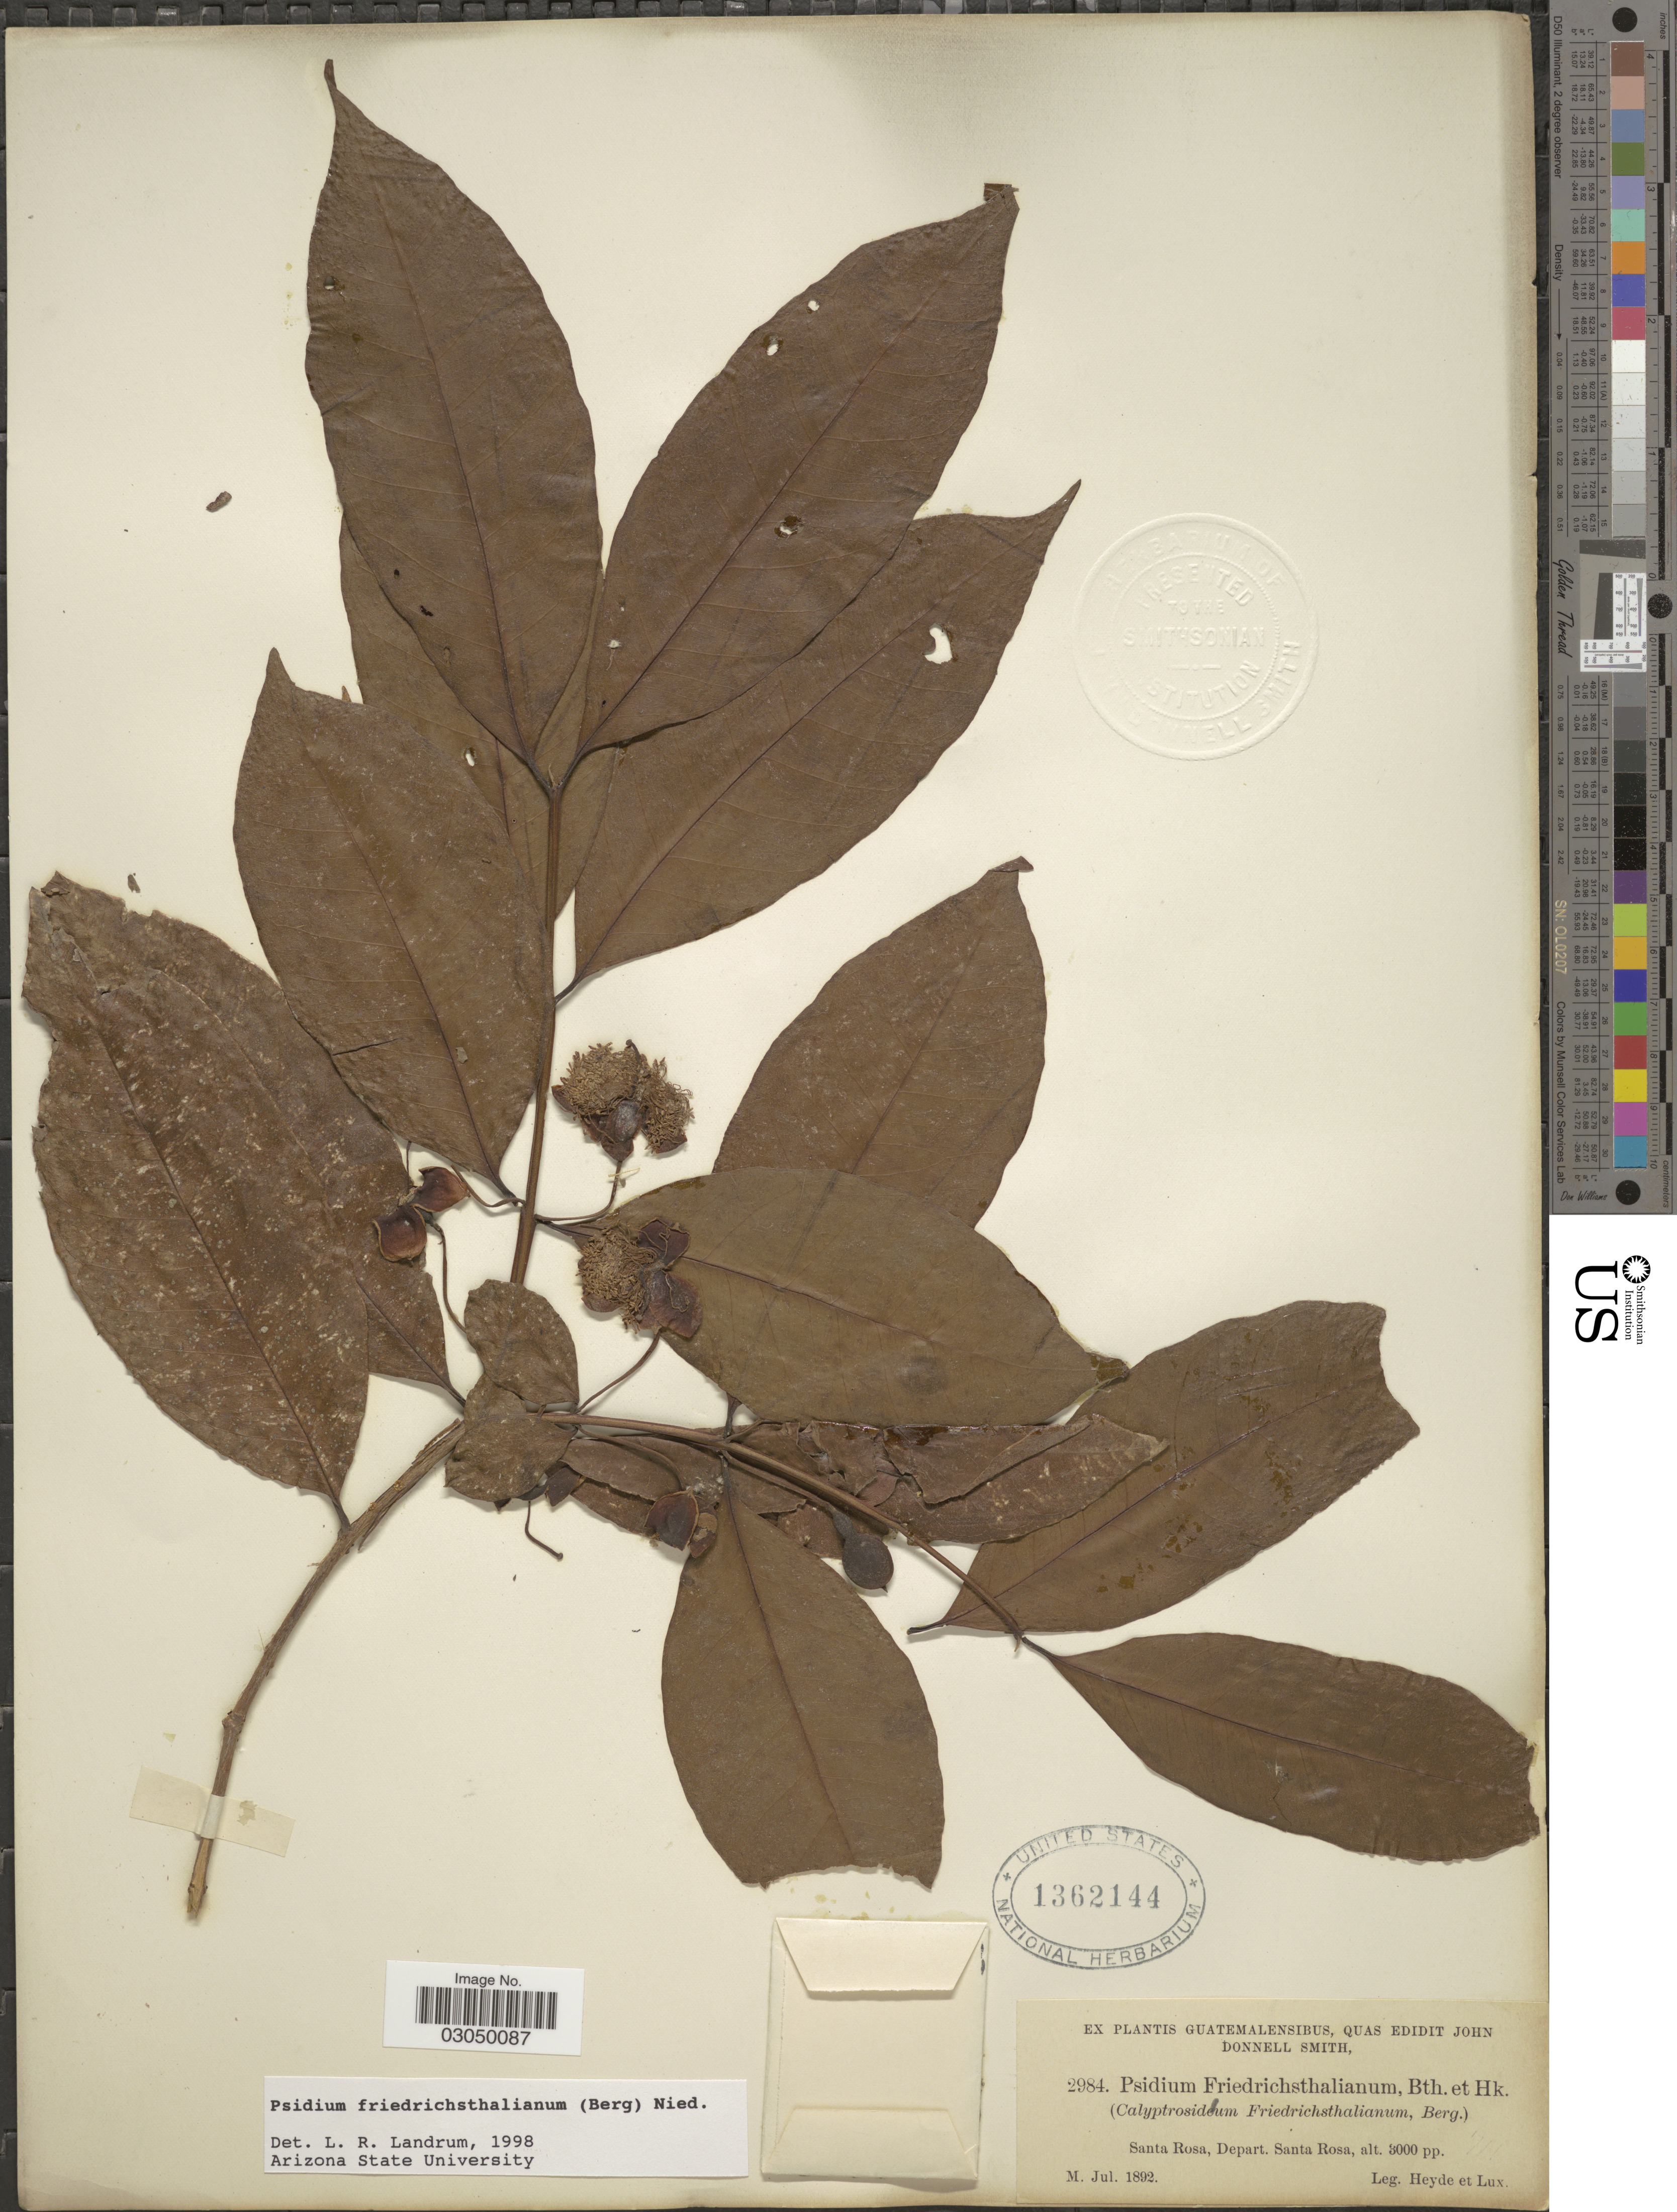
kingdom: Plantae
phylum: Tracheophyta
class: Magnoliopsida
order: Myrtales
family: Myrtaceae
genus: Psidium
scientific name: Psidium friedrichsthalianum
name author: (O. Berg) Nied.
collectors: Heyde & Lux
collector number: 2984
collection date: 1892-07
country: Guatemala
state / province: Santa Rosa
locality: Depart. Santa Rosa.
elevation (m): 914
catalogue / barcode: US 1362144